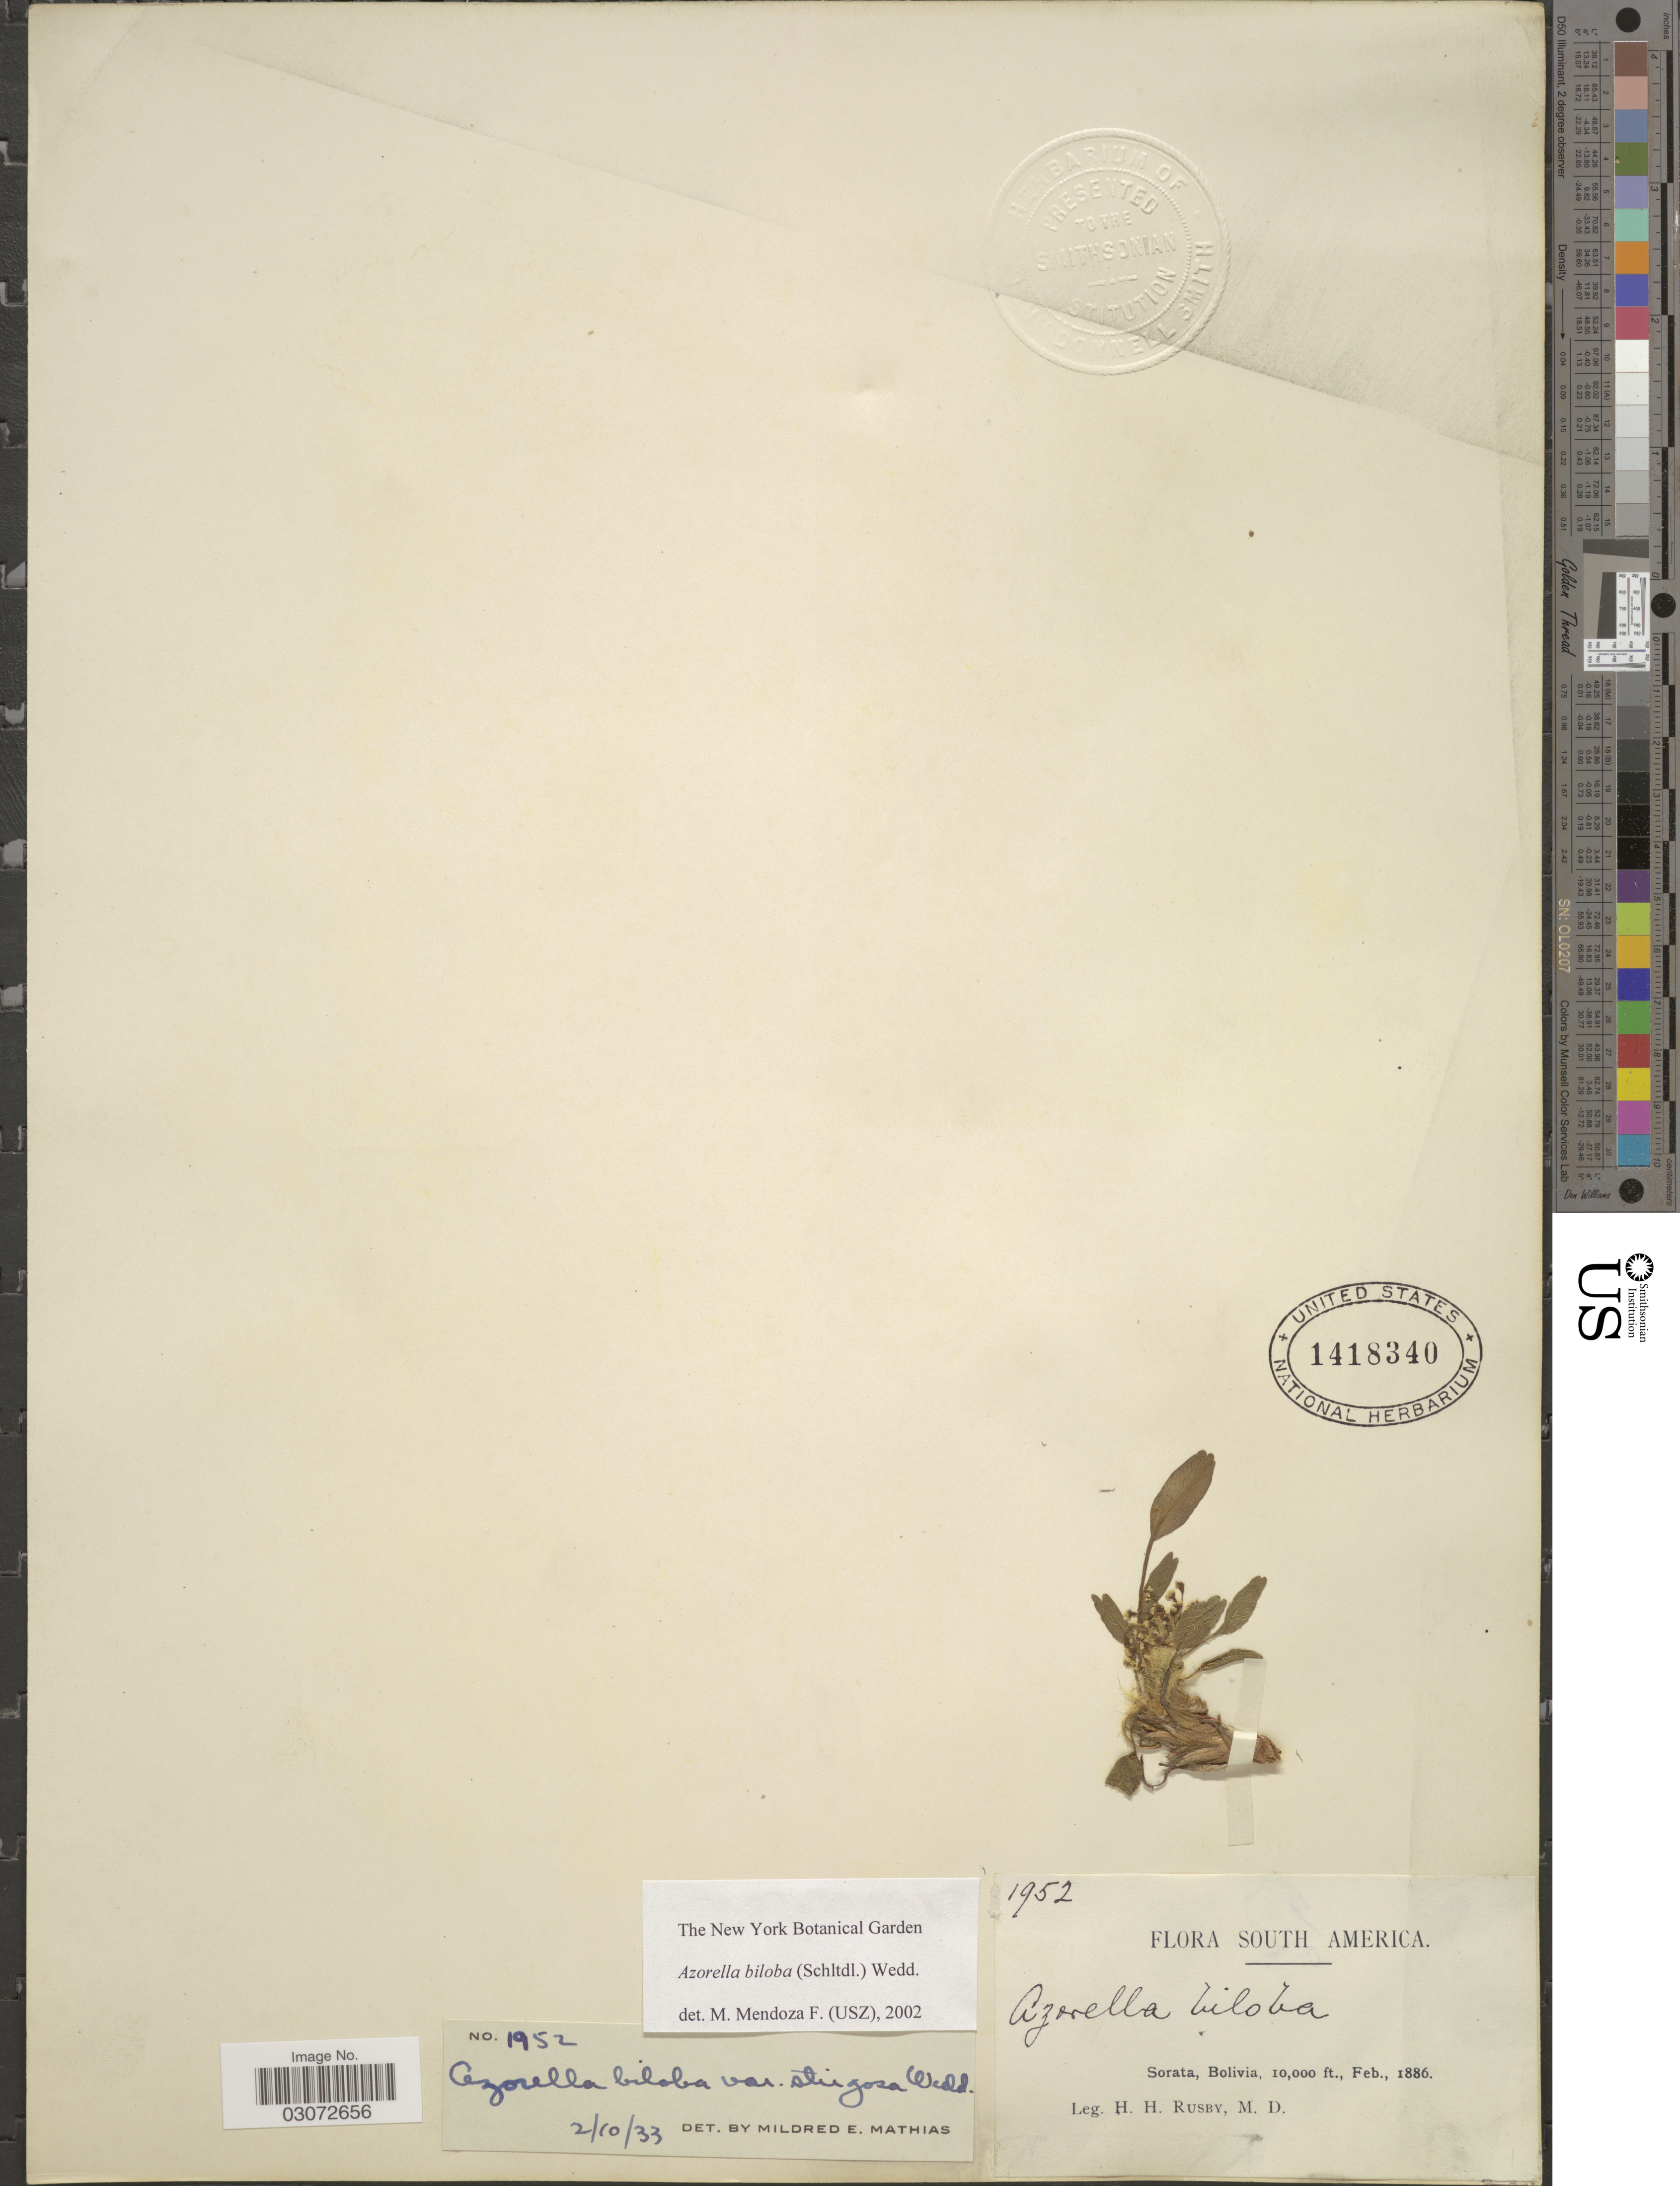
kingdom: Plantae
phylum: Tracheophyta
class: Magnoliopsida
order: Apiales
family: Apiaceae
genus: Azorella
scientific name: Azorella biloba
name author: (Schltdl.) Wedd.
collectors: H. H. Rusby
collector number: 1952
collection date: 1886-02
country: Bolivia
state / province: La Páz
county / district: Larecaja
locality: Sorata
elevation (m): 3048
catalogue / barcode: US 1418340